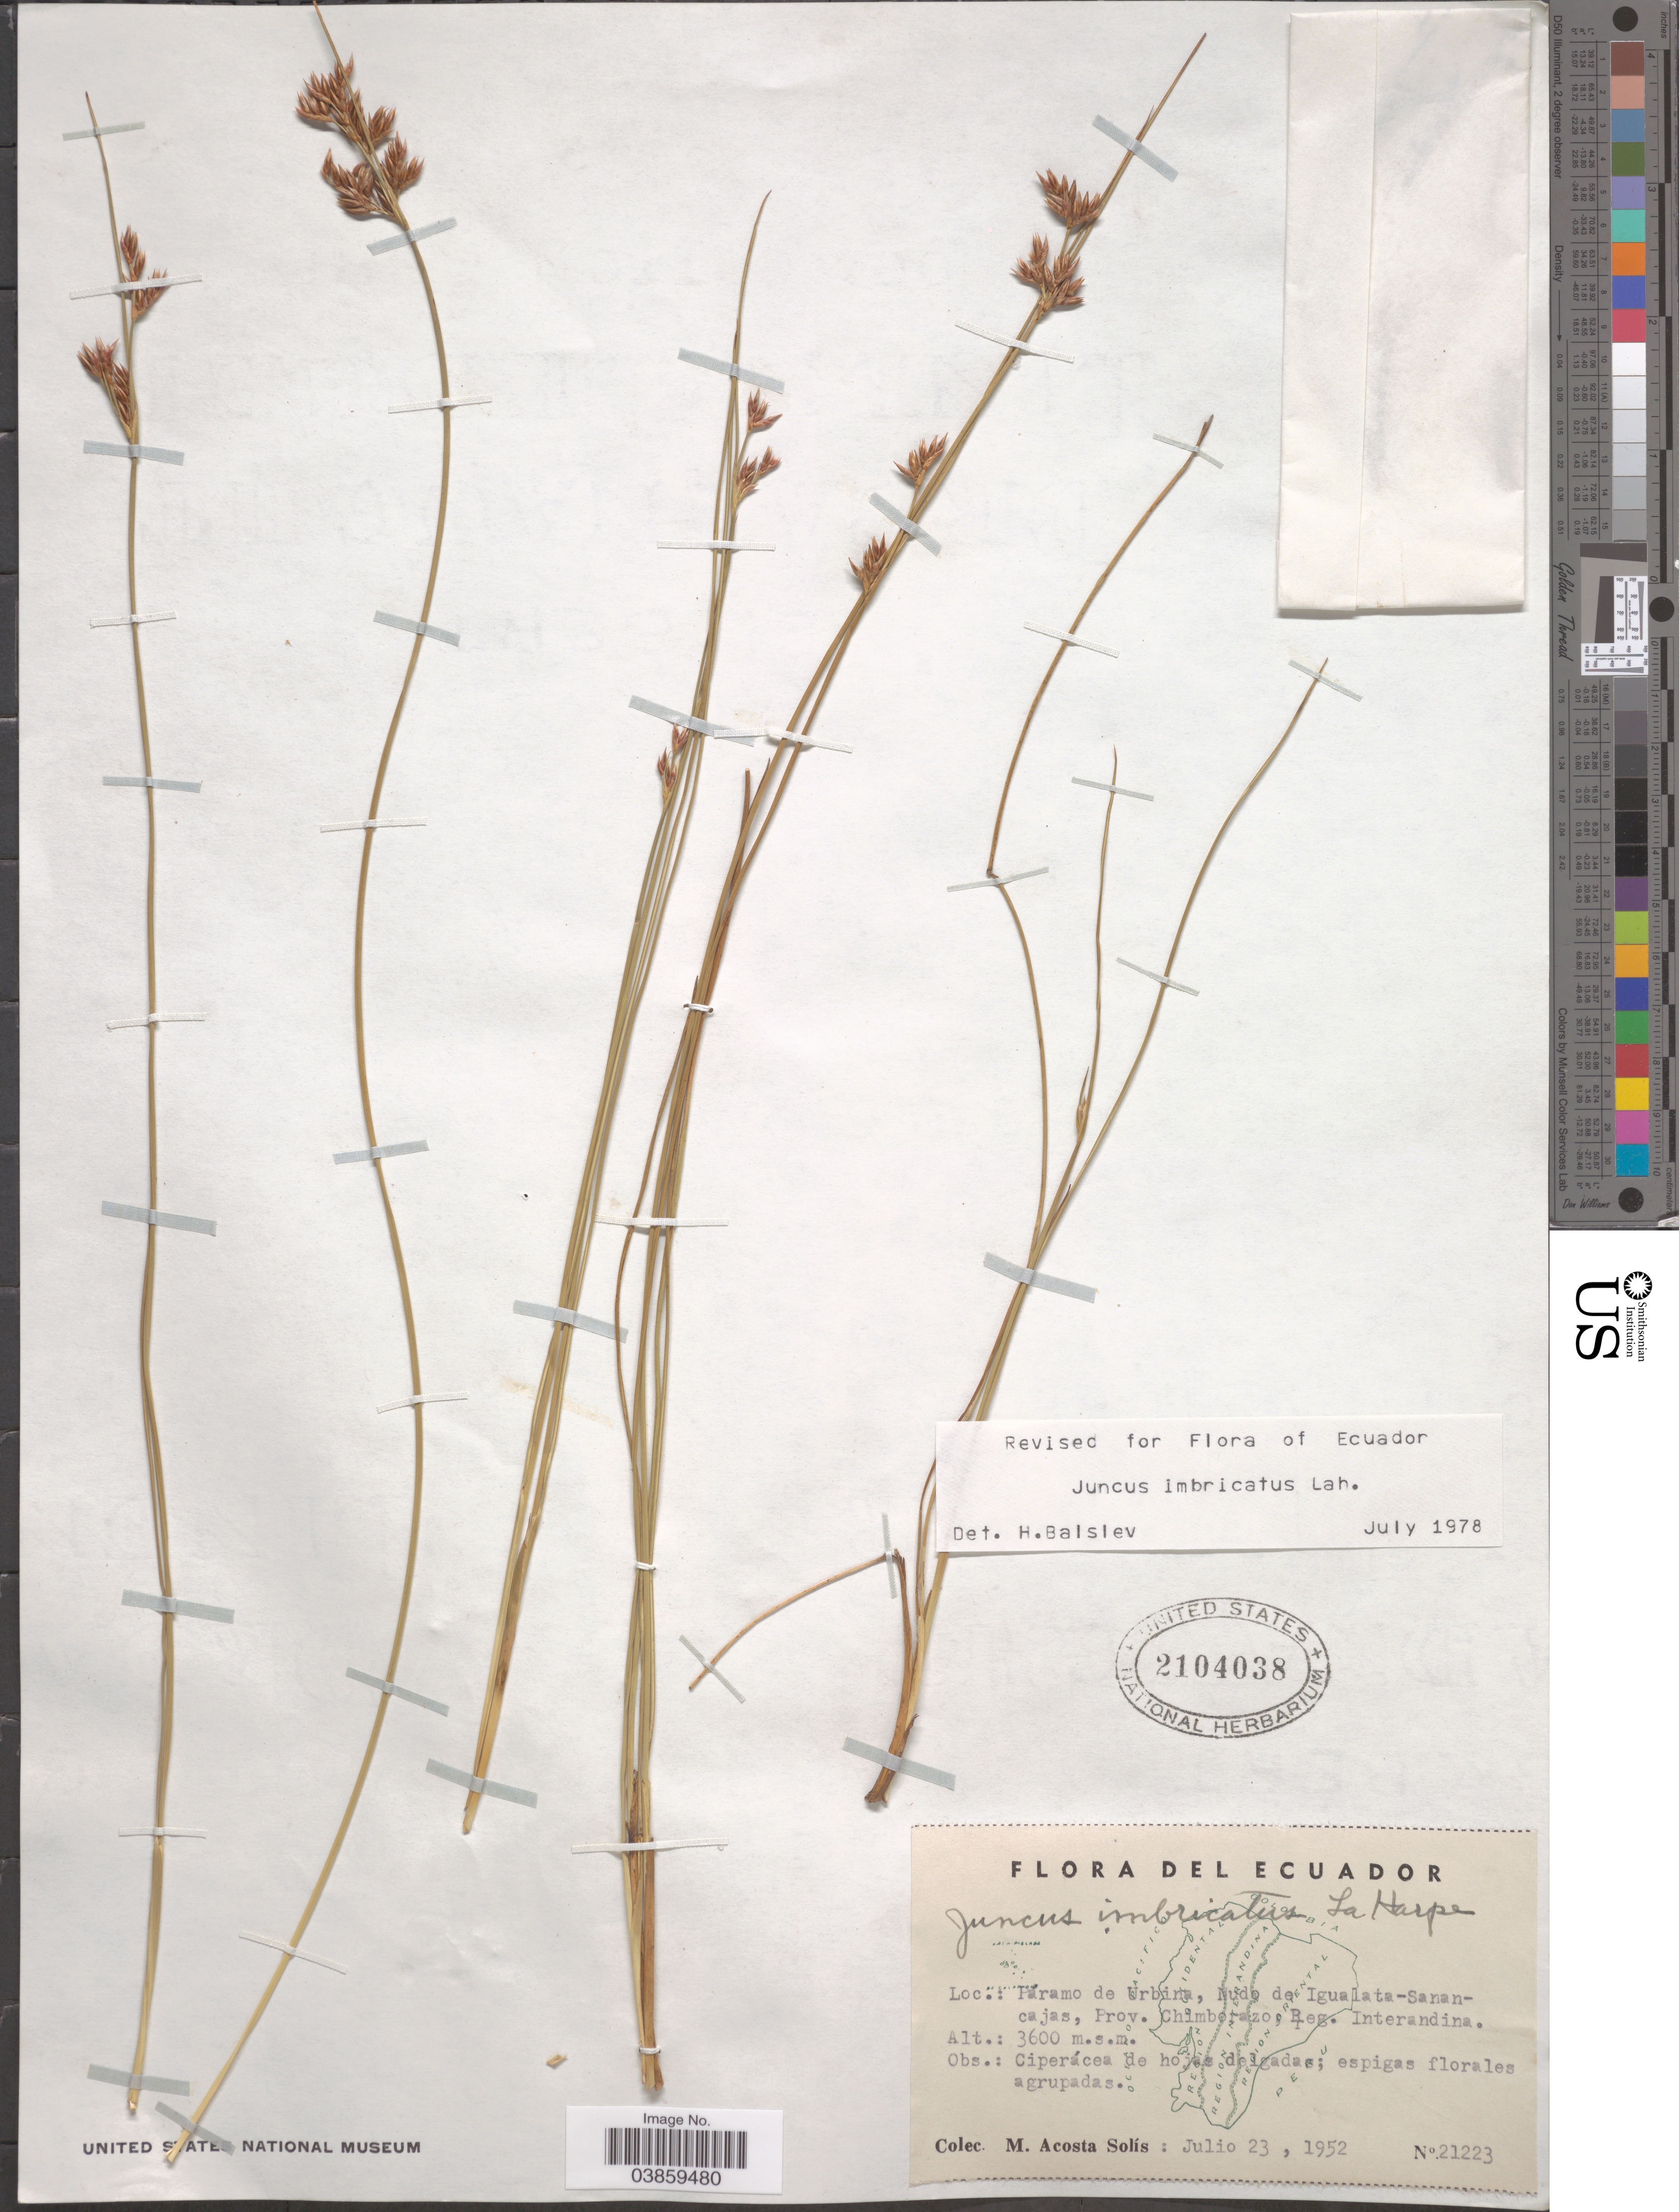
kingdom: Plantae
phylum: Tracheophyta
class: Liliopsida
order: Poales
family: Juncaceae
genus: Juncus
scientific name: Juncus imbricatus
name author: Laharpe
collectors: M. Acosta Solis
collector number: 21223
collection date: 1952-07-23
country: Ecuador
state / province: Chimborazo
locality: Páramo de Urbina, Nudo de Igualata-Sanancajas, Reg. Interandina.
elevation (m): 3600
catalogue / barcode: US 2104038